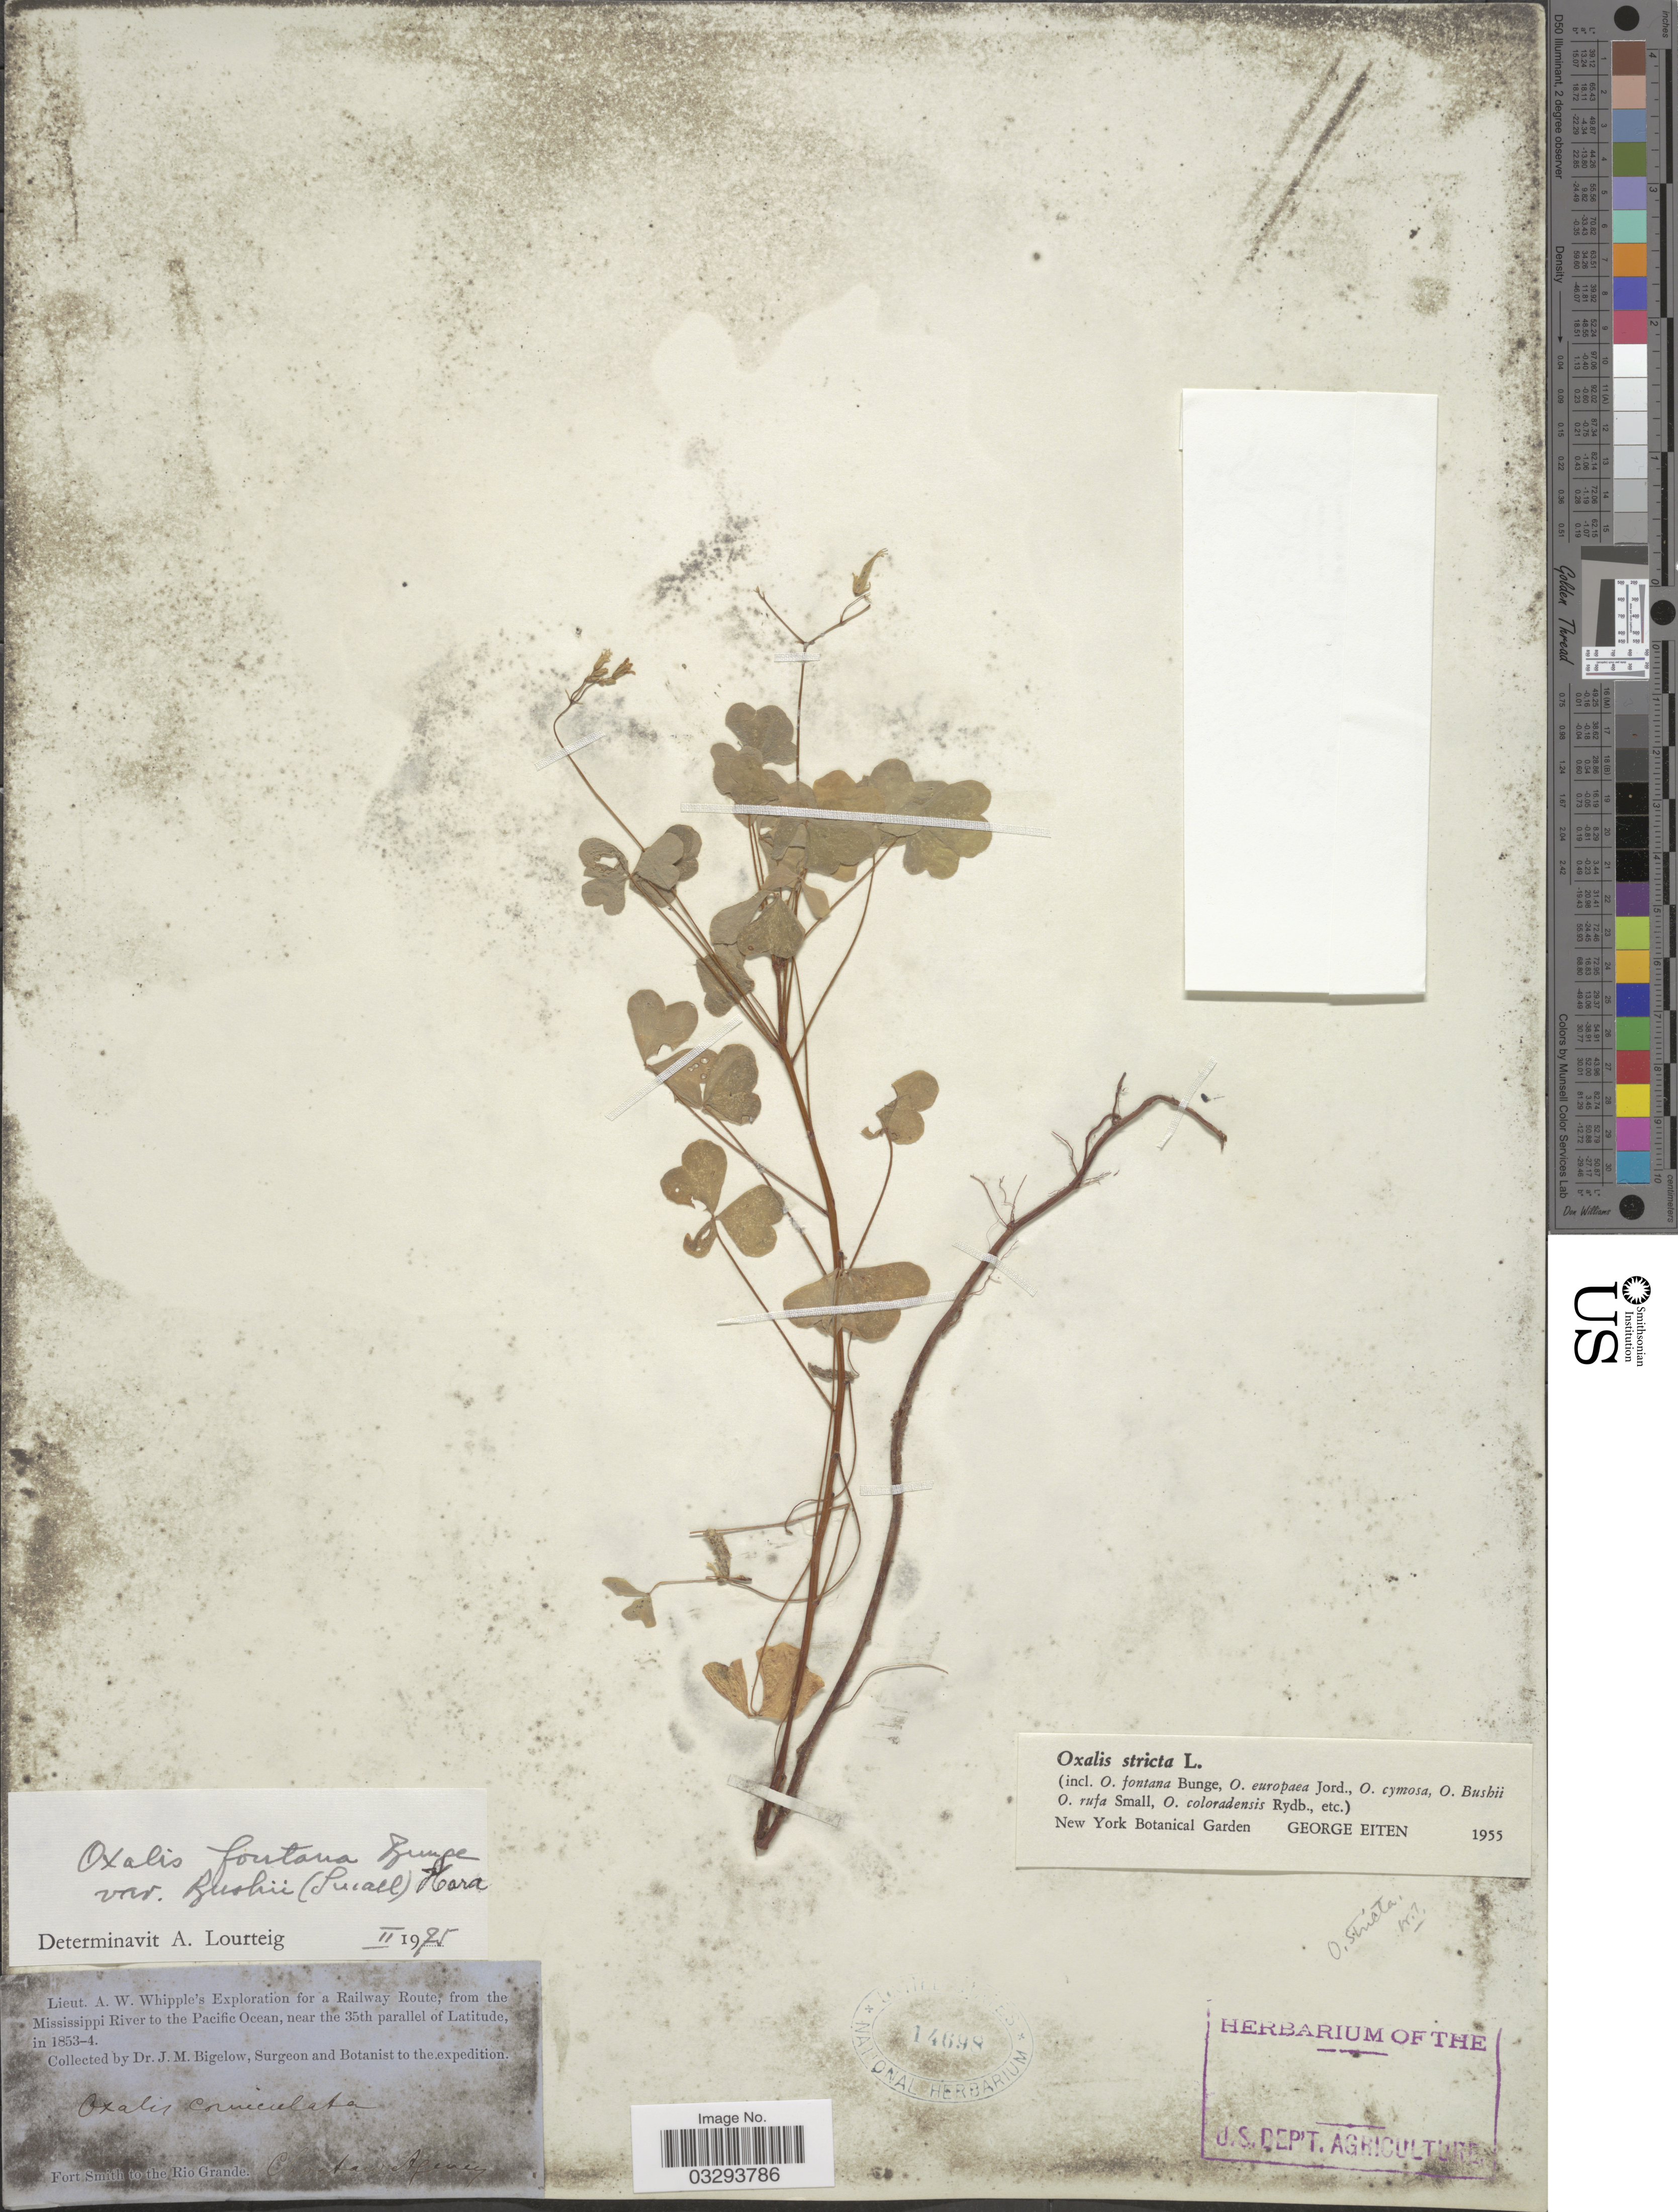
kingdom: Plantae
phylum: Tracheophyta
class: Magnoliopsida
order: Oxalidales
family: Oxalidaceae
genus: Oxalis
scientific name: Oxalis fontana var. bushii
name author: (Small) H. Hara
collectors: J. M. Bigelow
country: United States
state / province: Oklahoma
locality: Fort Smith to the Rio Grande. Choctaw Agency.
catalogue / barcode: US 14698